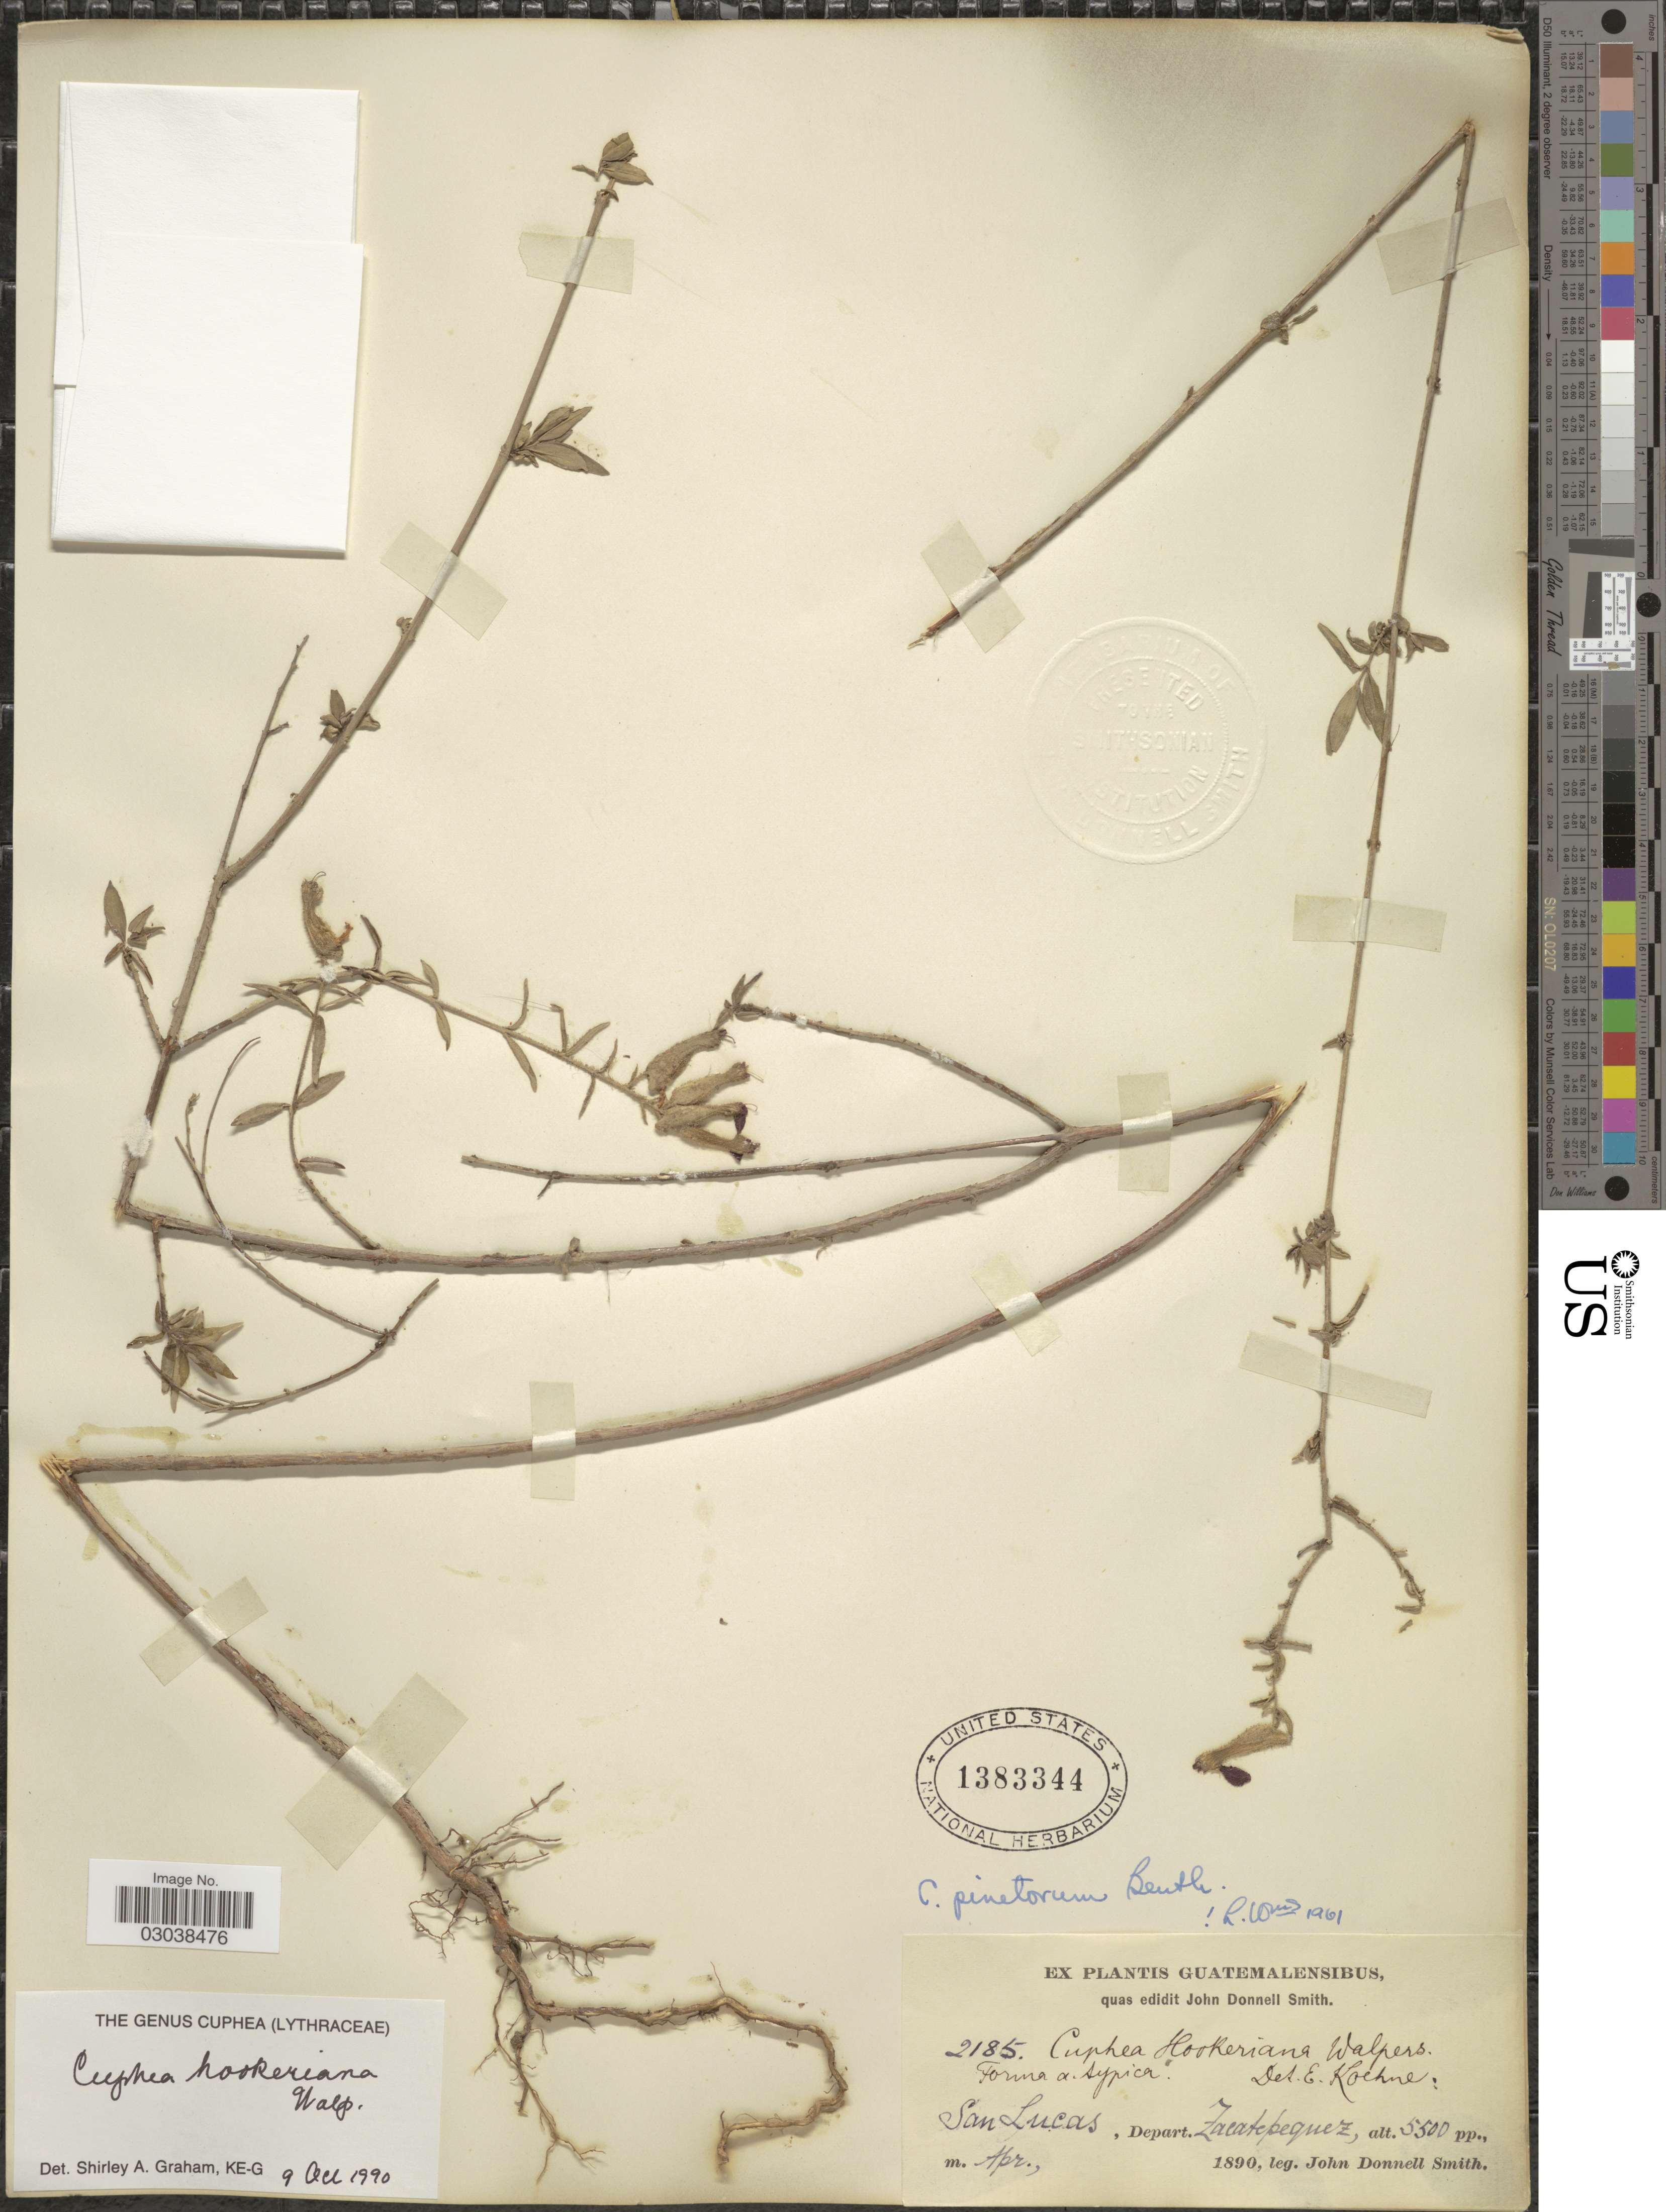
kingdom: Plantae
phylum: Tracheophyta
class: Magnoliopsida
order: Myrtales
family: Lythraceae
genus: Cuphea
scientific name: Cuphea hookeriana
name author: Walp.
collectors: J. Donnell Smith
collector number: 2185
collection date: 1890-04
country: Guatemala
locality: San Lucas, Depart. Zacatepequez.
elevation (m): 1676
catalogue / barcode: US 1383344